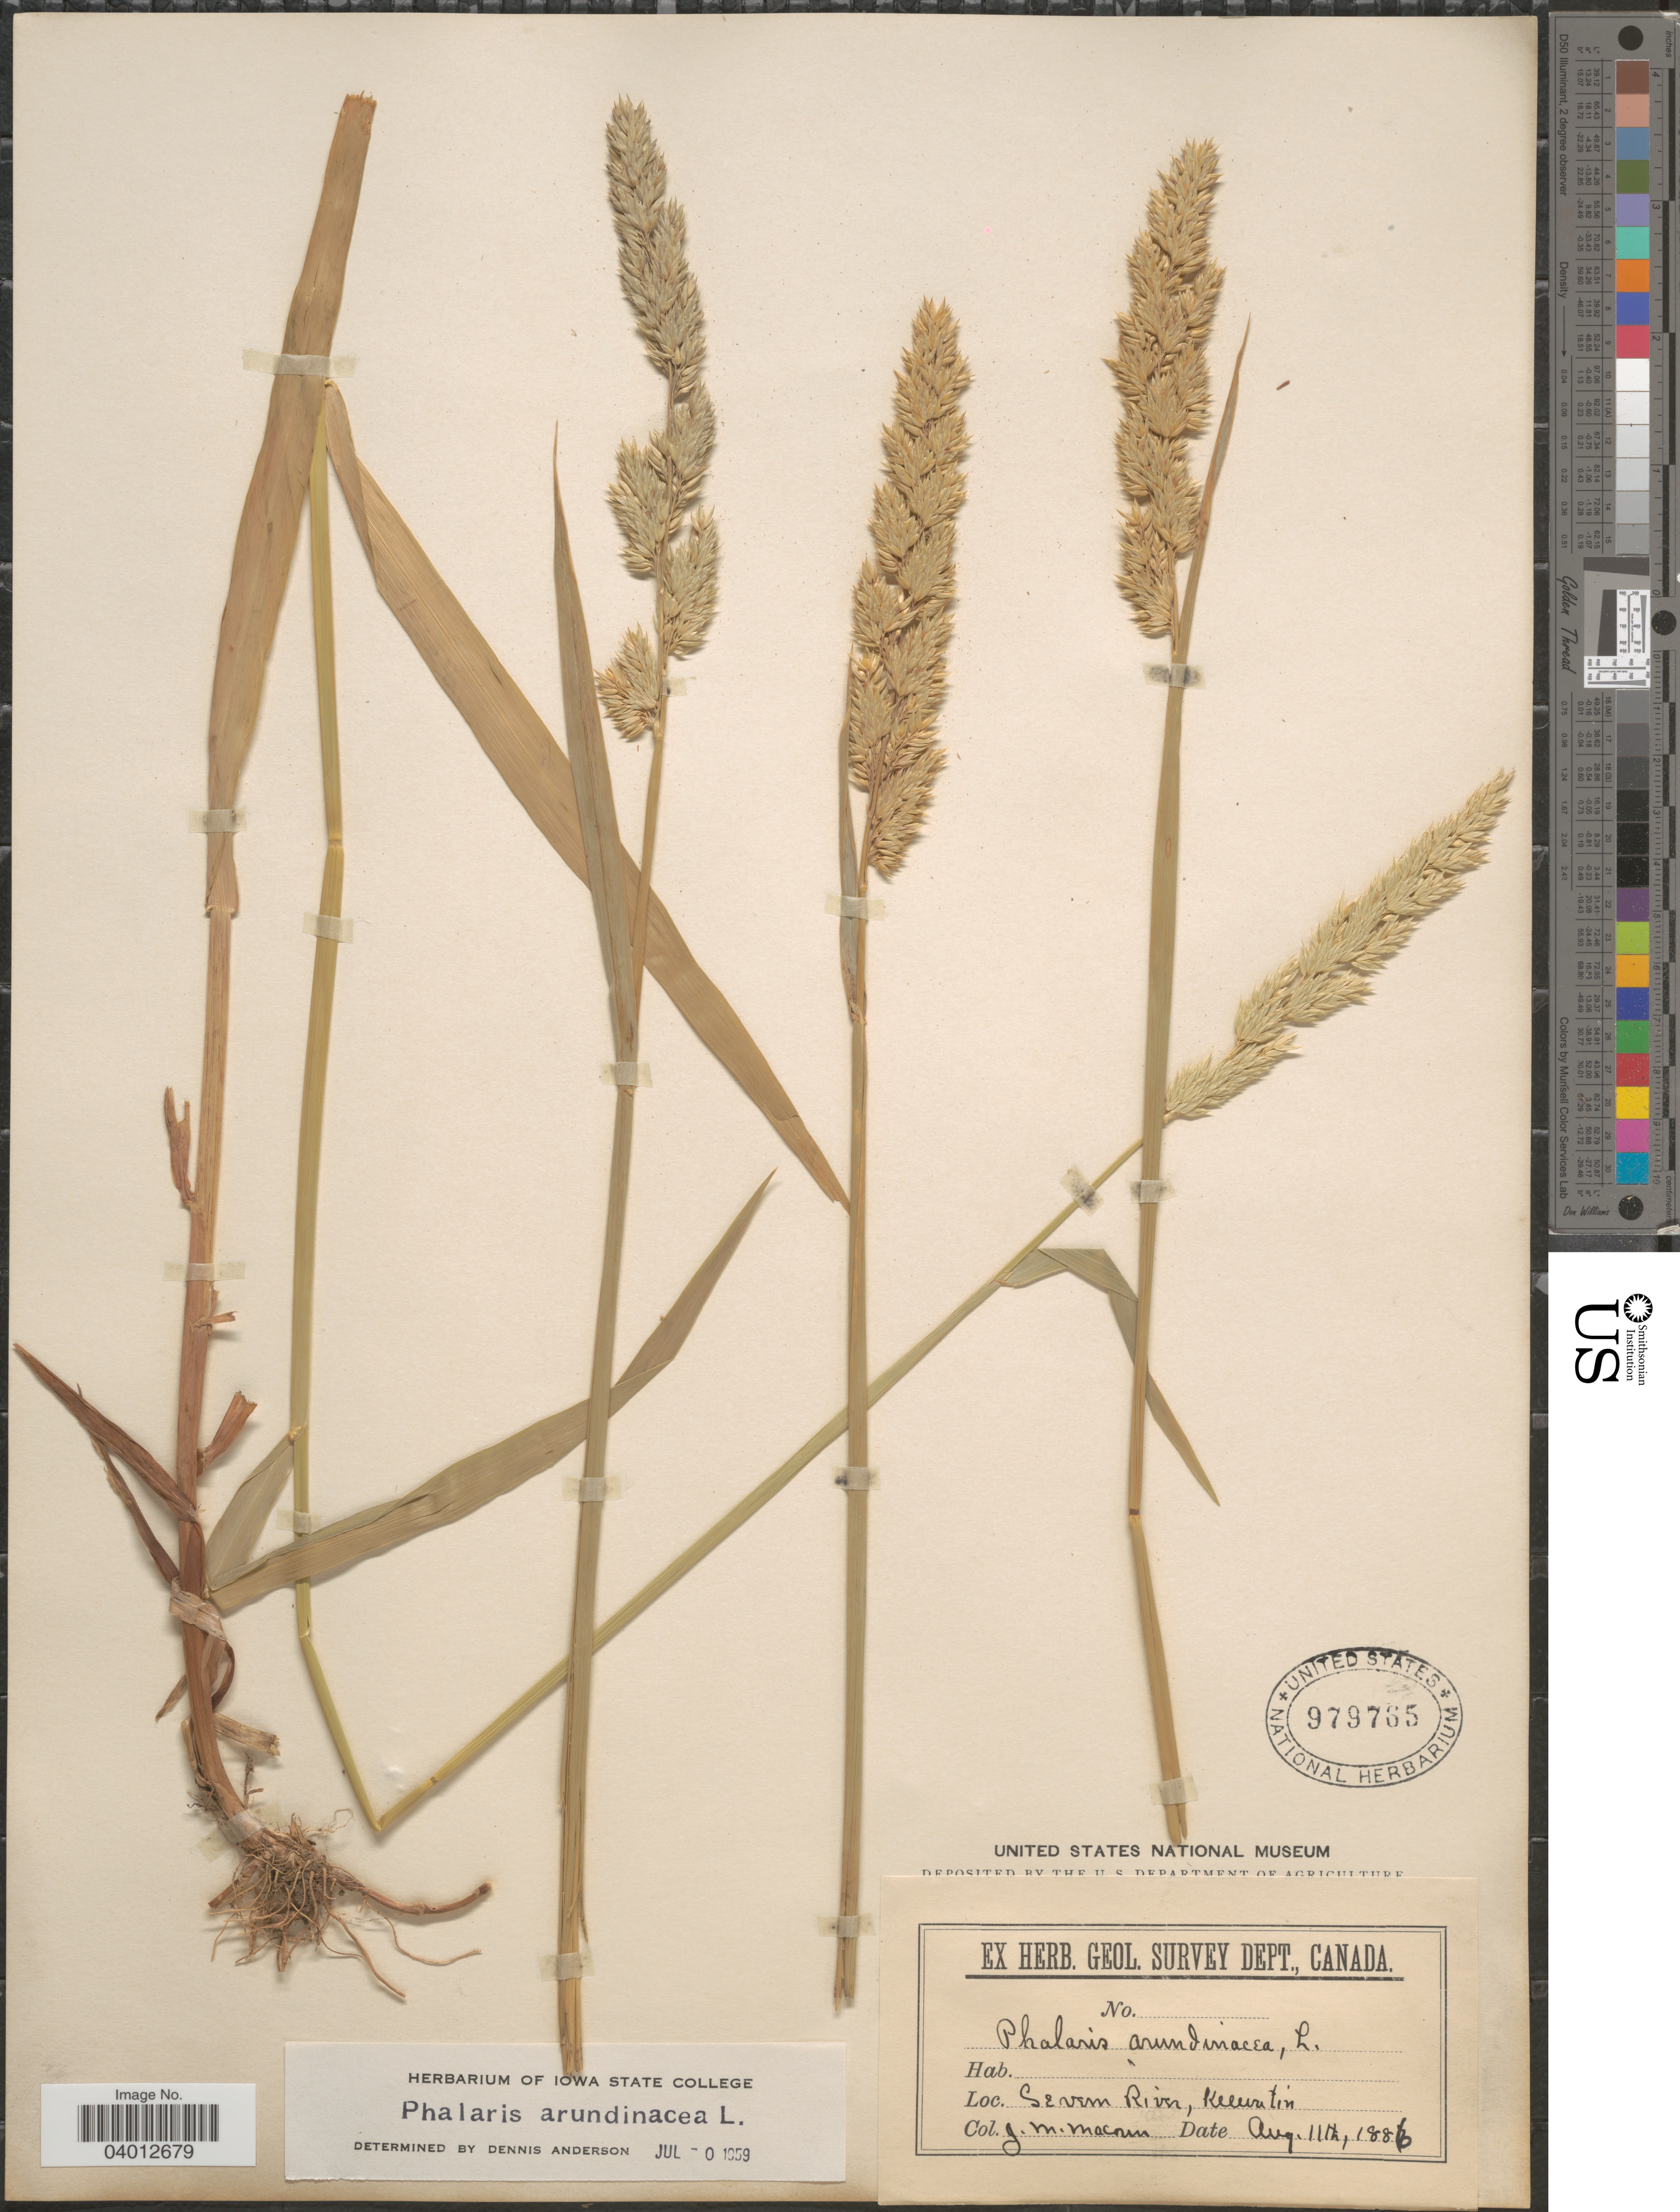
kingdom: Plantae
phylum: Tracheophyta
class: Liliopsida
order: Poales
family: Poaceae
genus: Phalaris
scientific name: Phalaris arundinacea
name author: L.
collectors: J. M. Macoun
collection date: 1886-08-11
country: Canada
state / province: Northwest Territories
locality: Severn River, Keewatin.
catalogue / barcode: US 979765